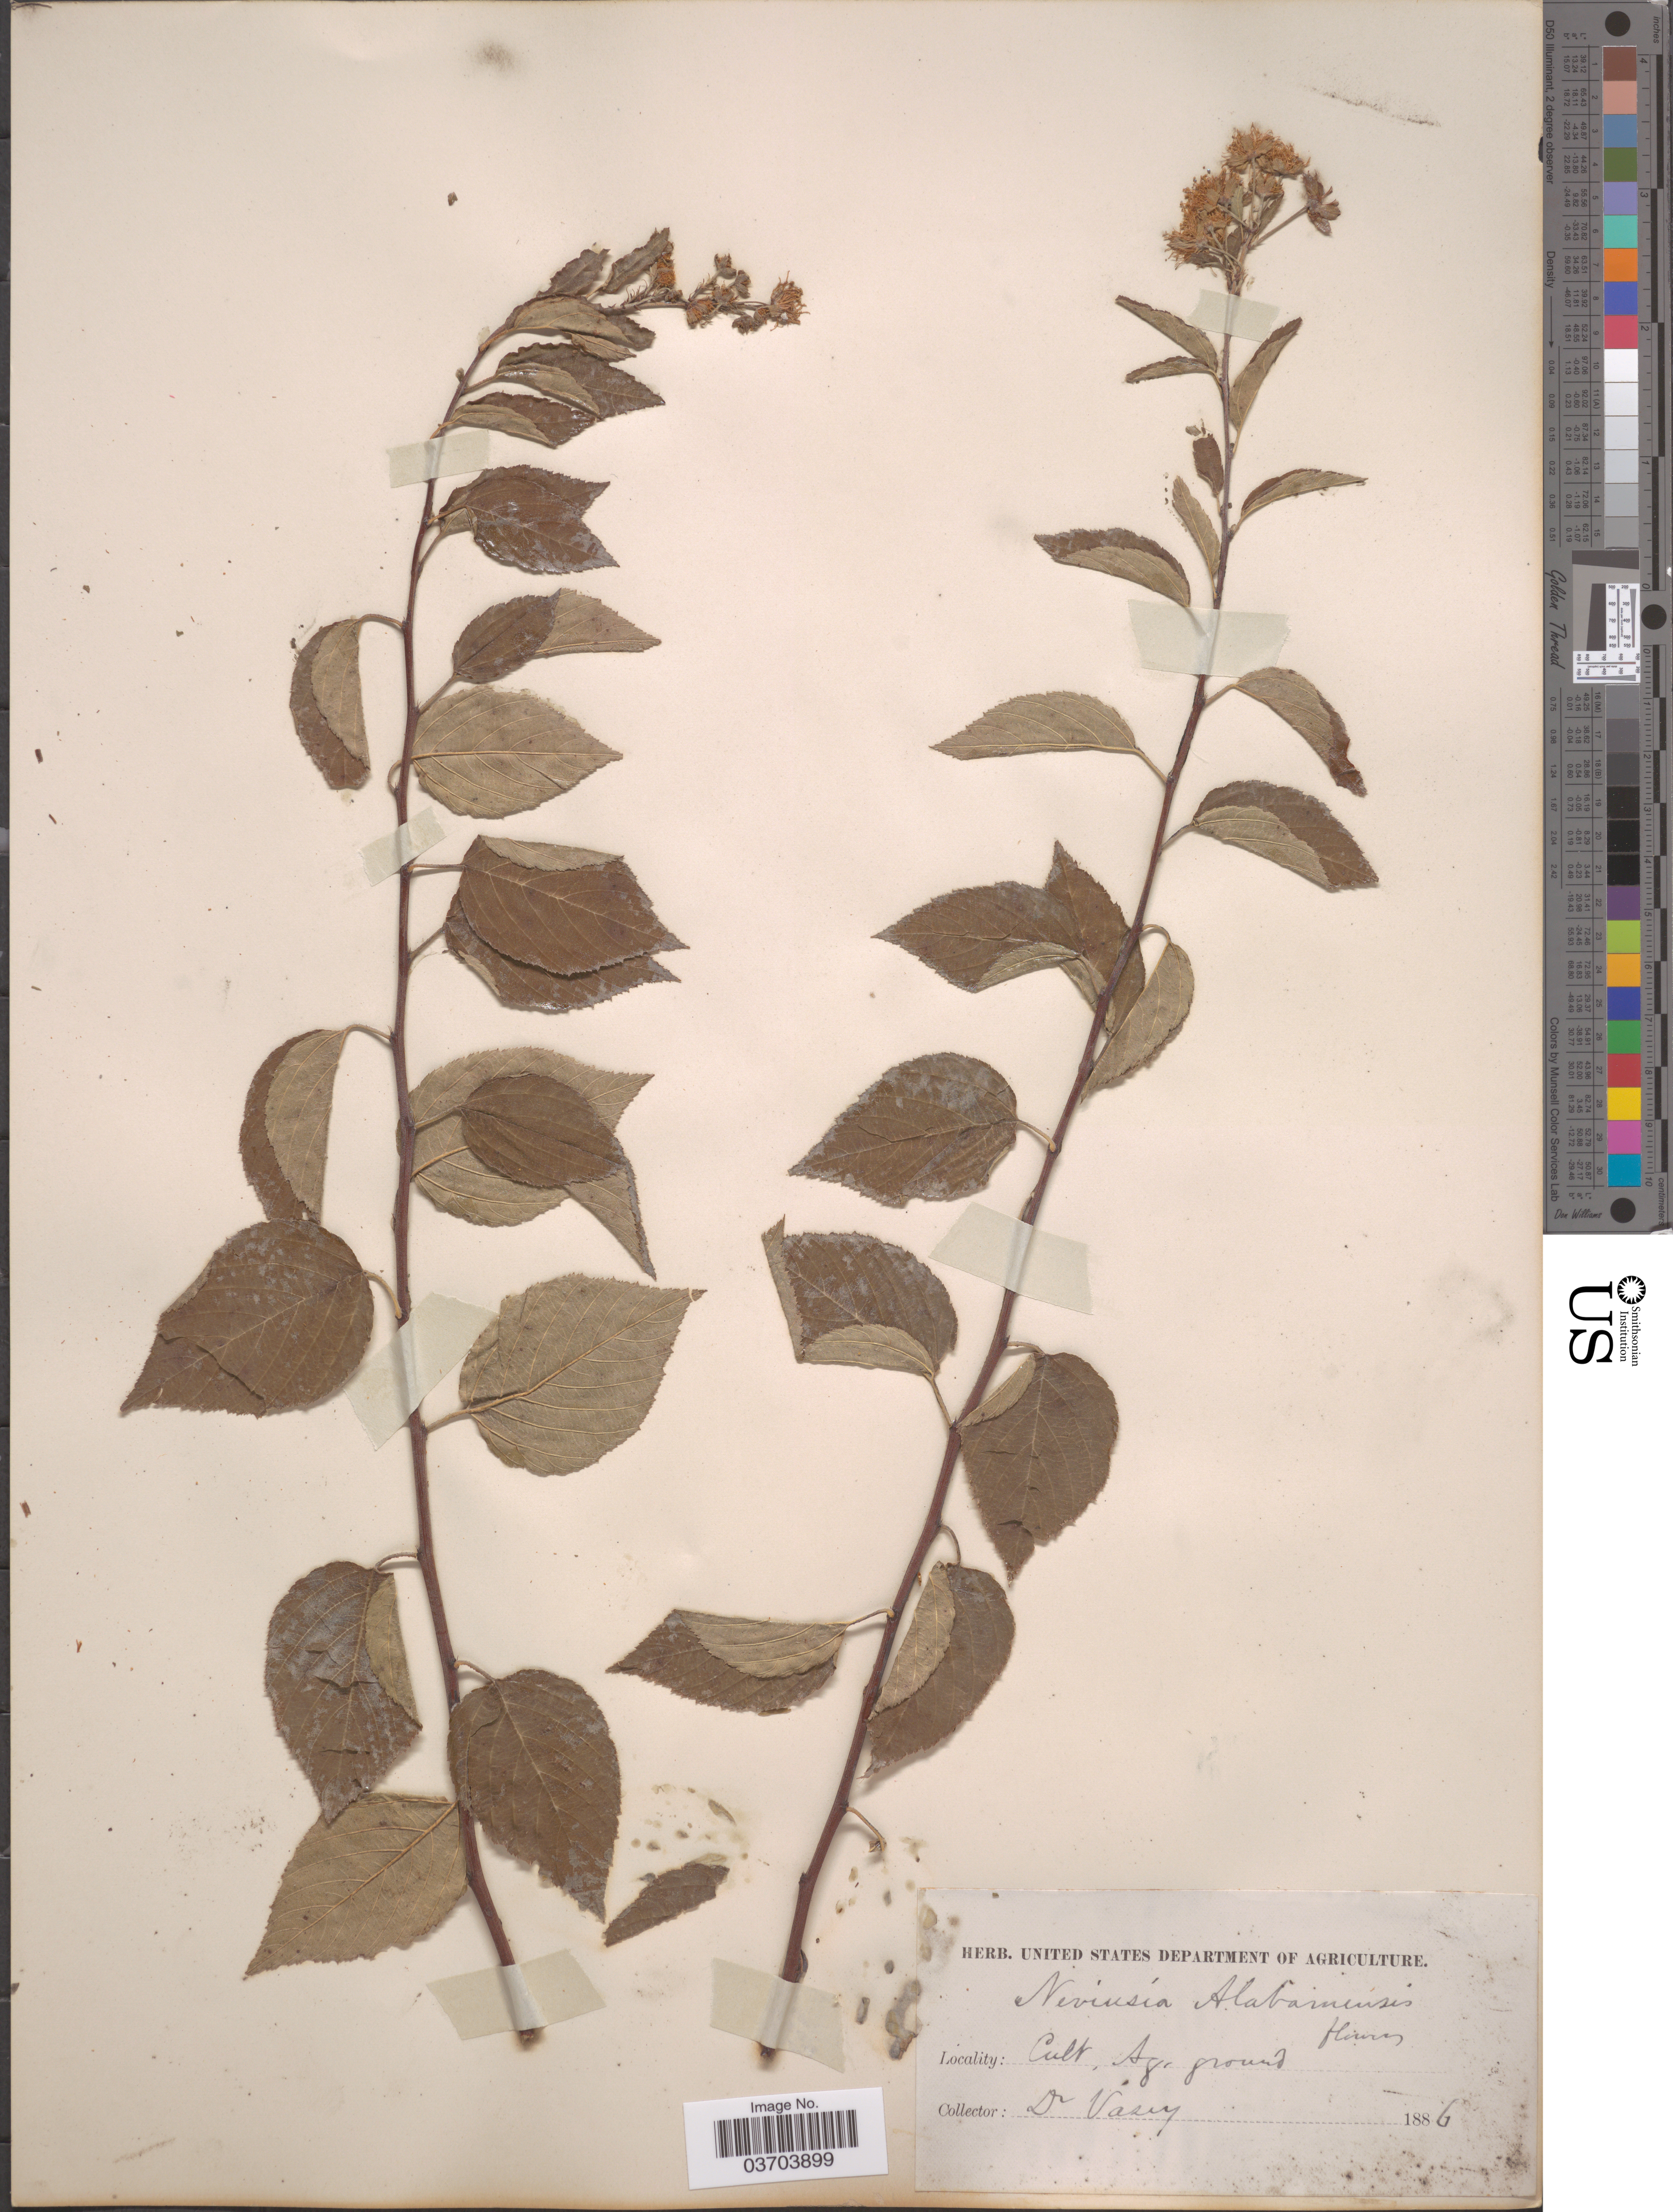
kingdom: Plantae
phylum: Tracheophyta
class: Magnoliopsida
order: Rosales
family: Rosaceae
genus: Neviusia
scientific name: Neviusia alabamensis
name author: A. Gray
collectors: Vasey, --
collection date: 1886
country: United States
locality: Ag. ground.